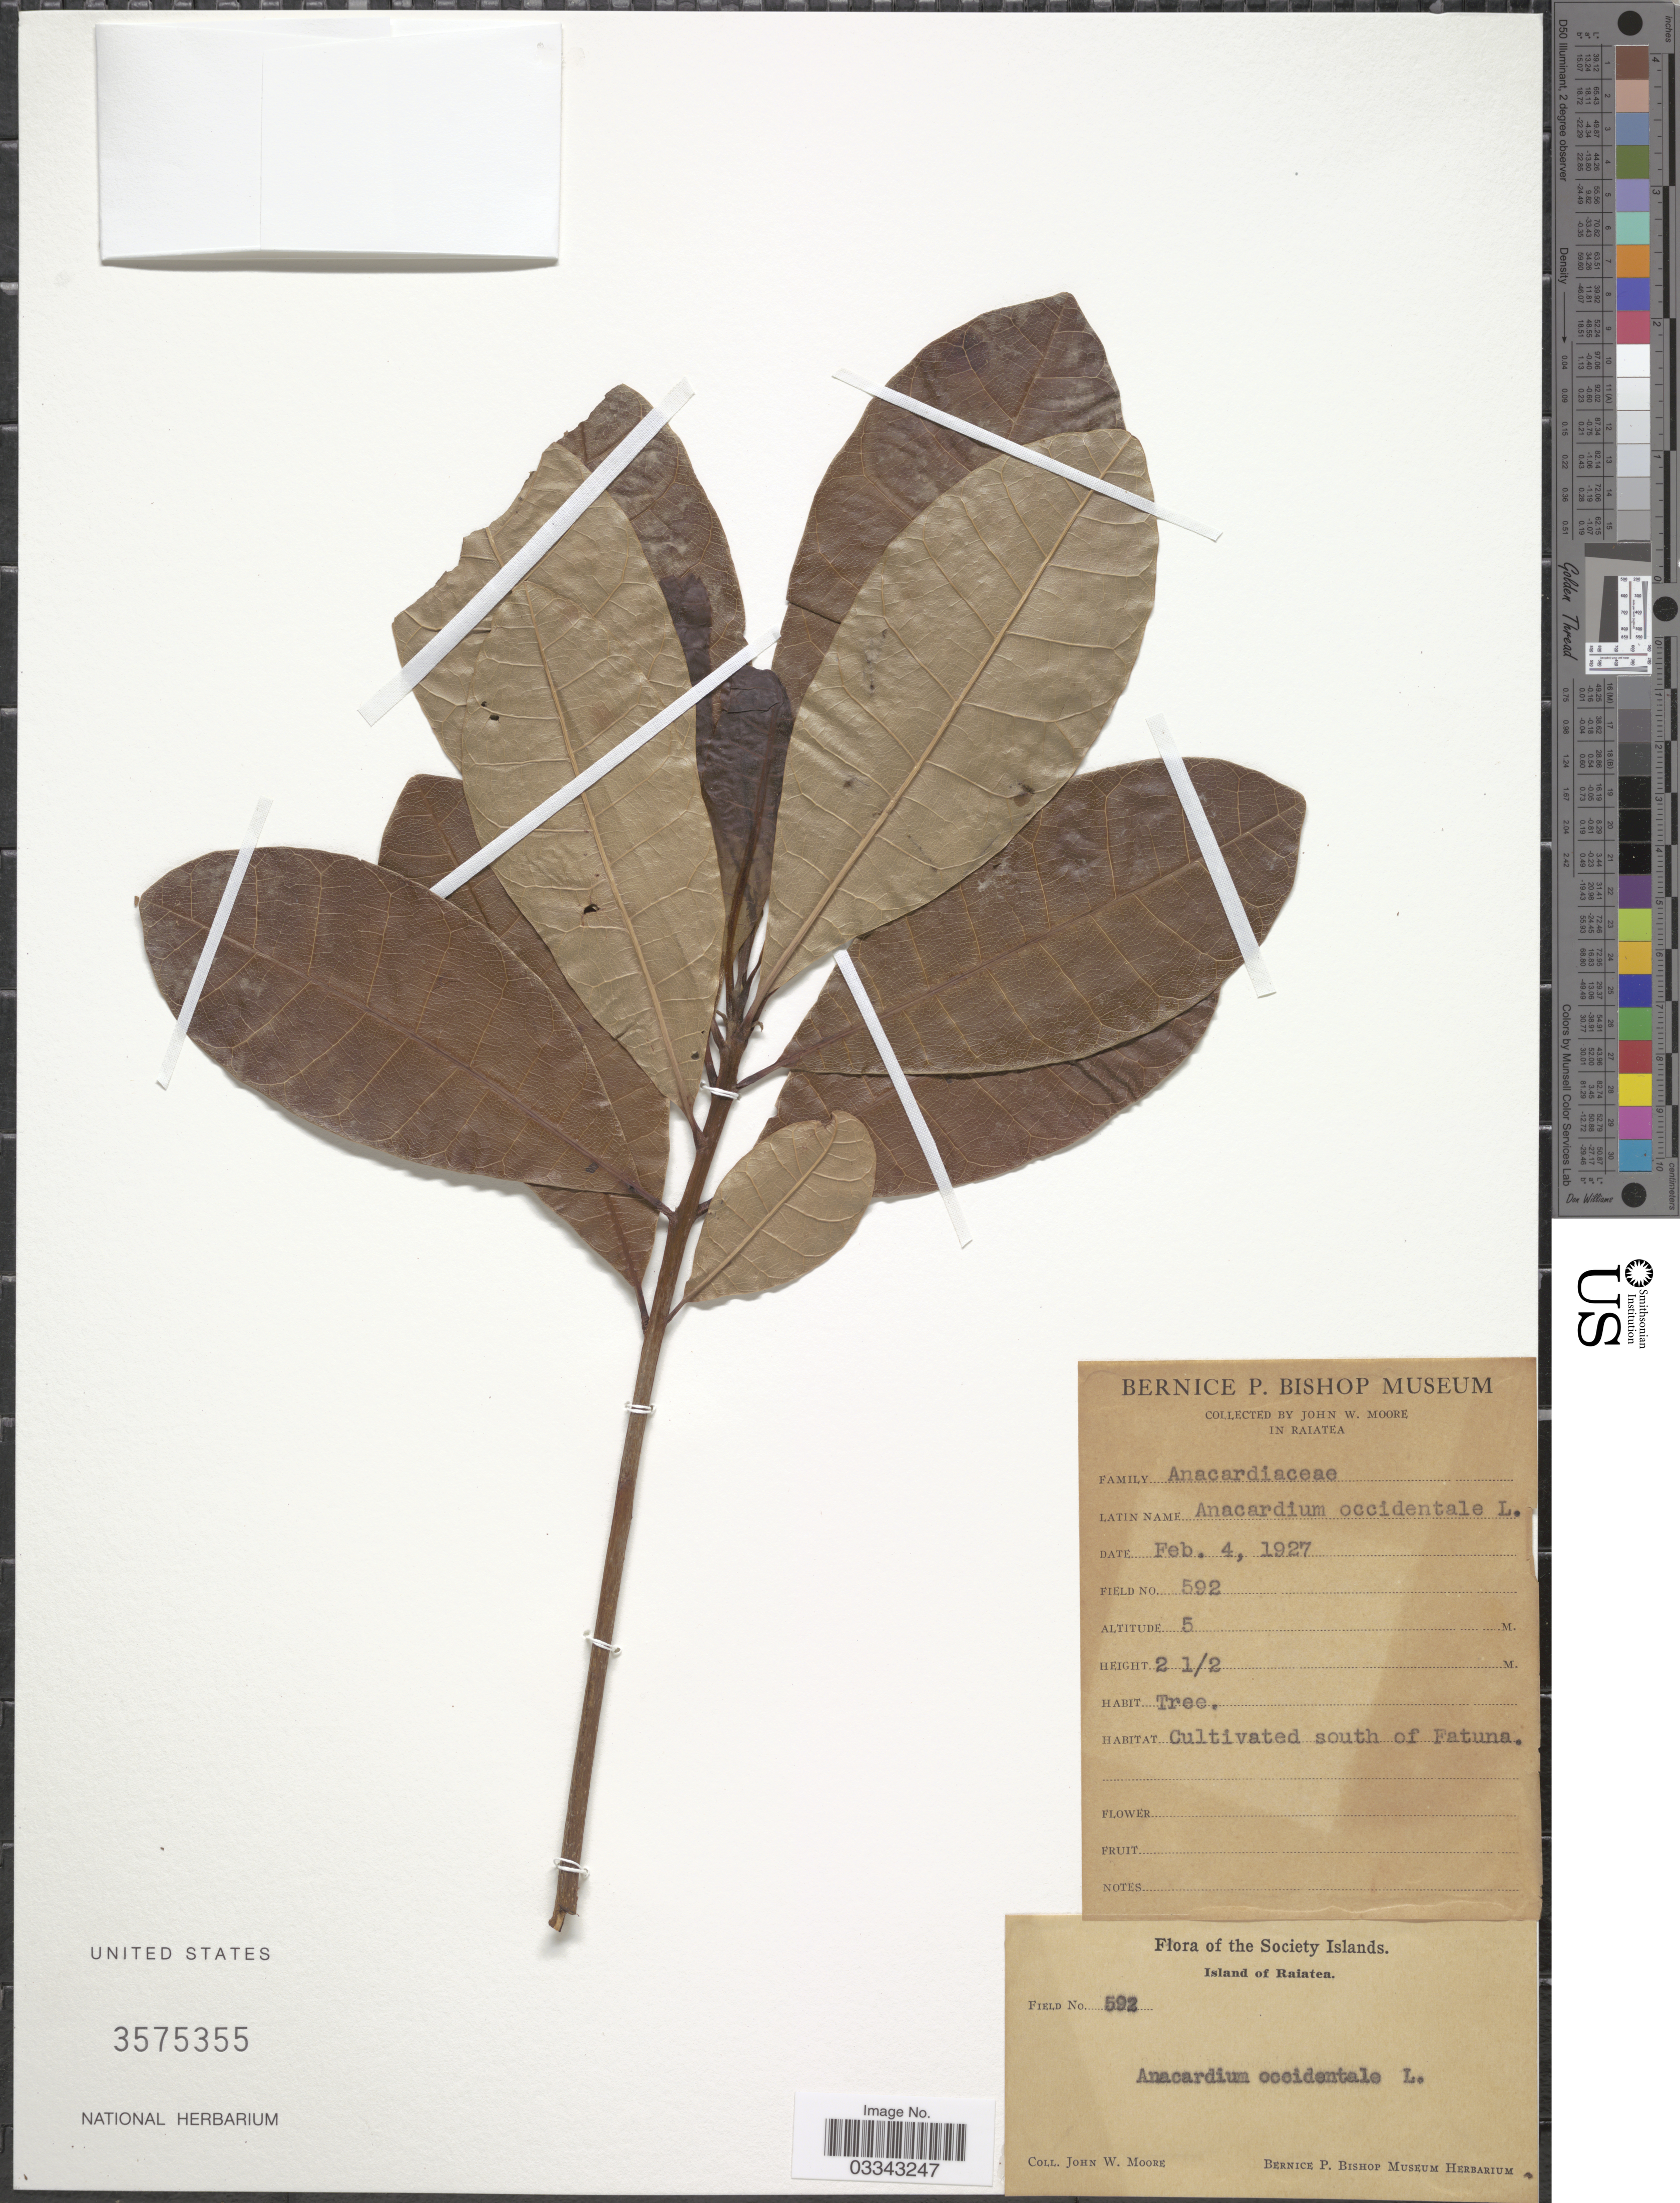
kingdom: Plantae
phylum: Tracheophyta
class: Magnoliopsida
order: Sapindales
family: Anacardiaceae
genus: Anacardium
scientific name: Anacardium occidentale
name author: L.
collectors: J. Moore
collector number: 592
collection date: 1927-02-04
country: French Polynesia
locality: The Society Islands. Island of Raiatea. Cultivated south of Fatuna.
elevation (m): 5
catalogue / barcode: US 3575355